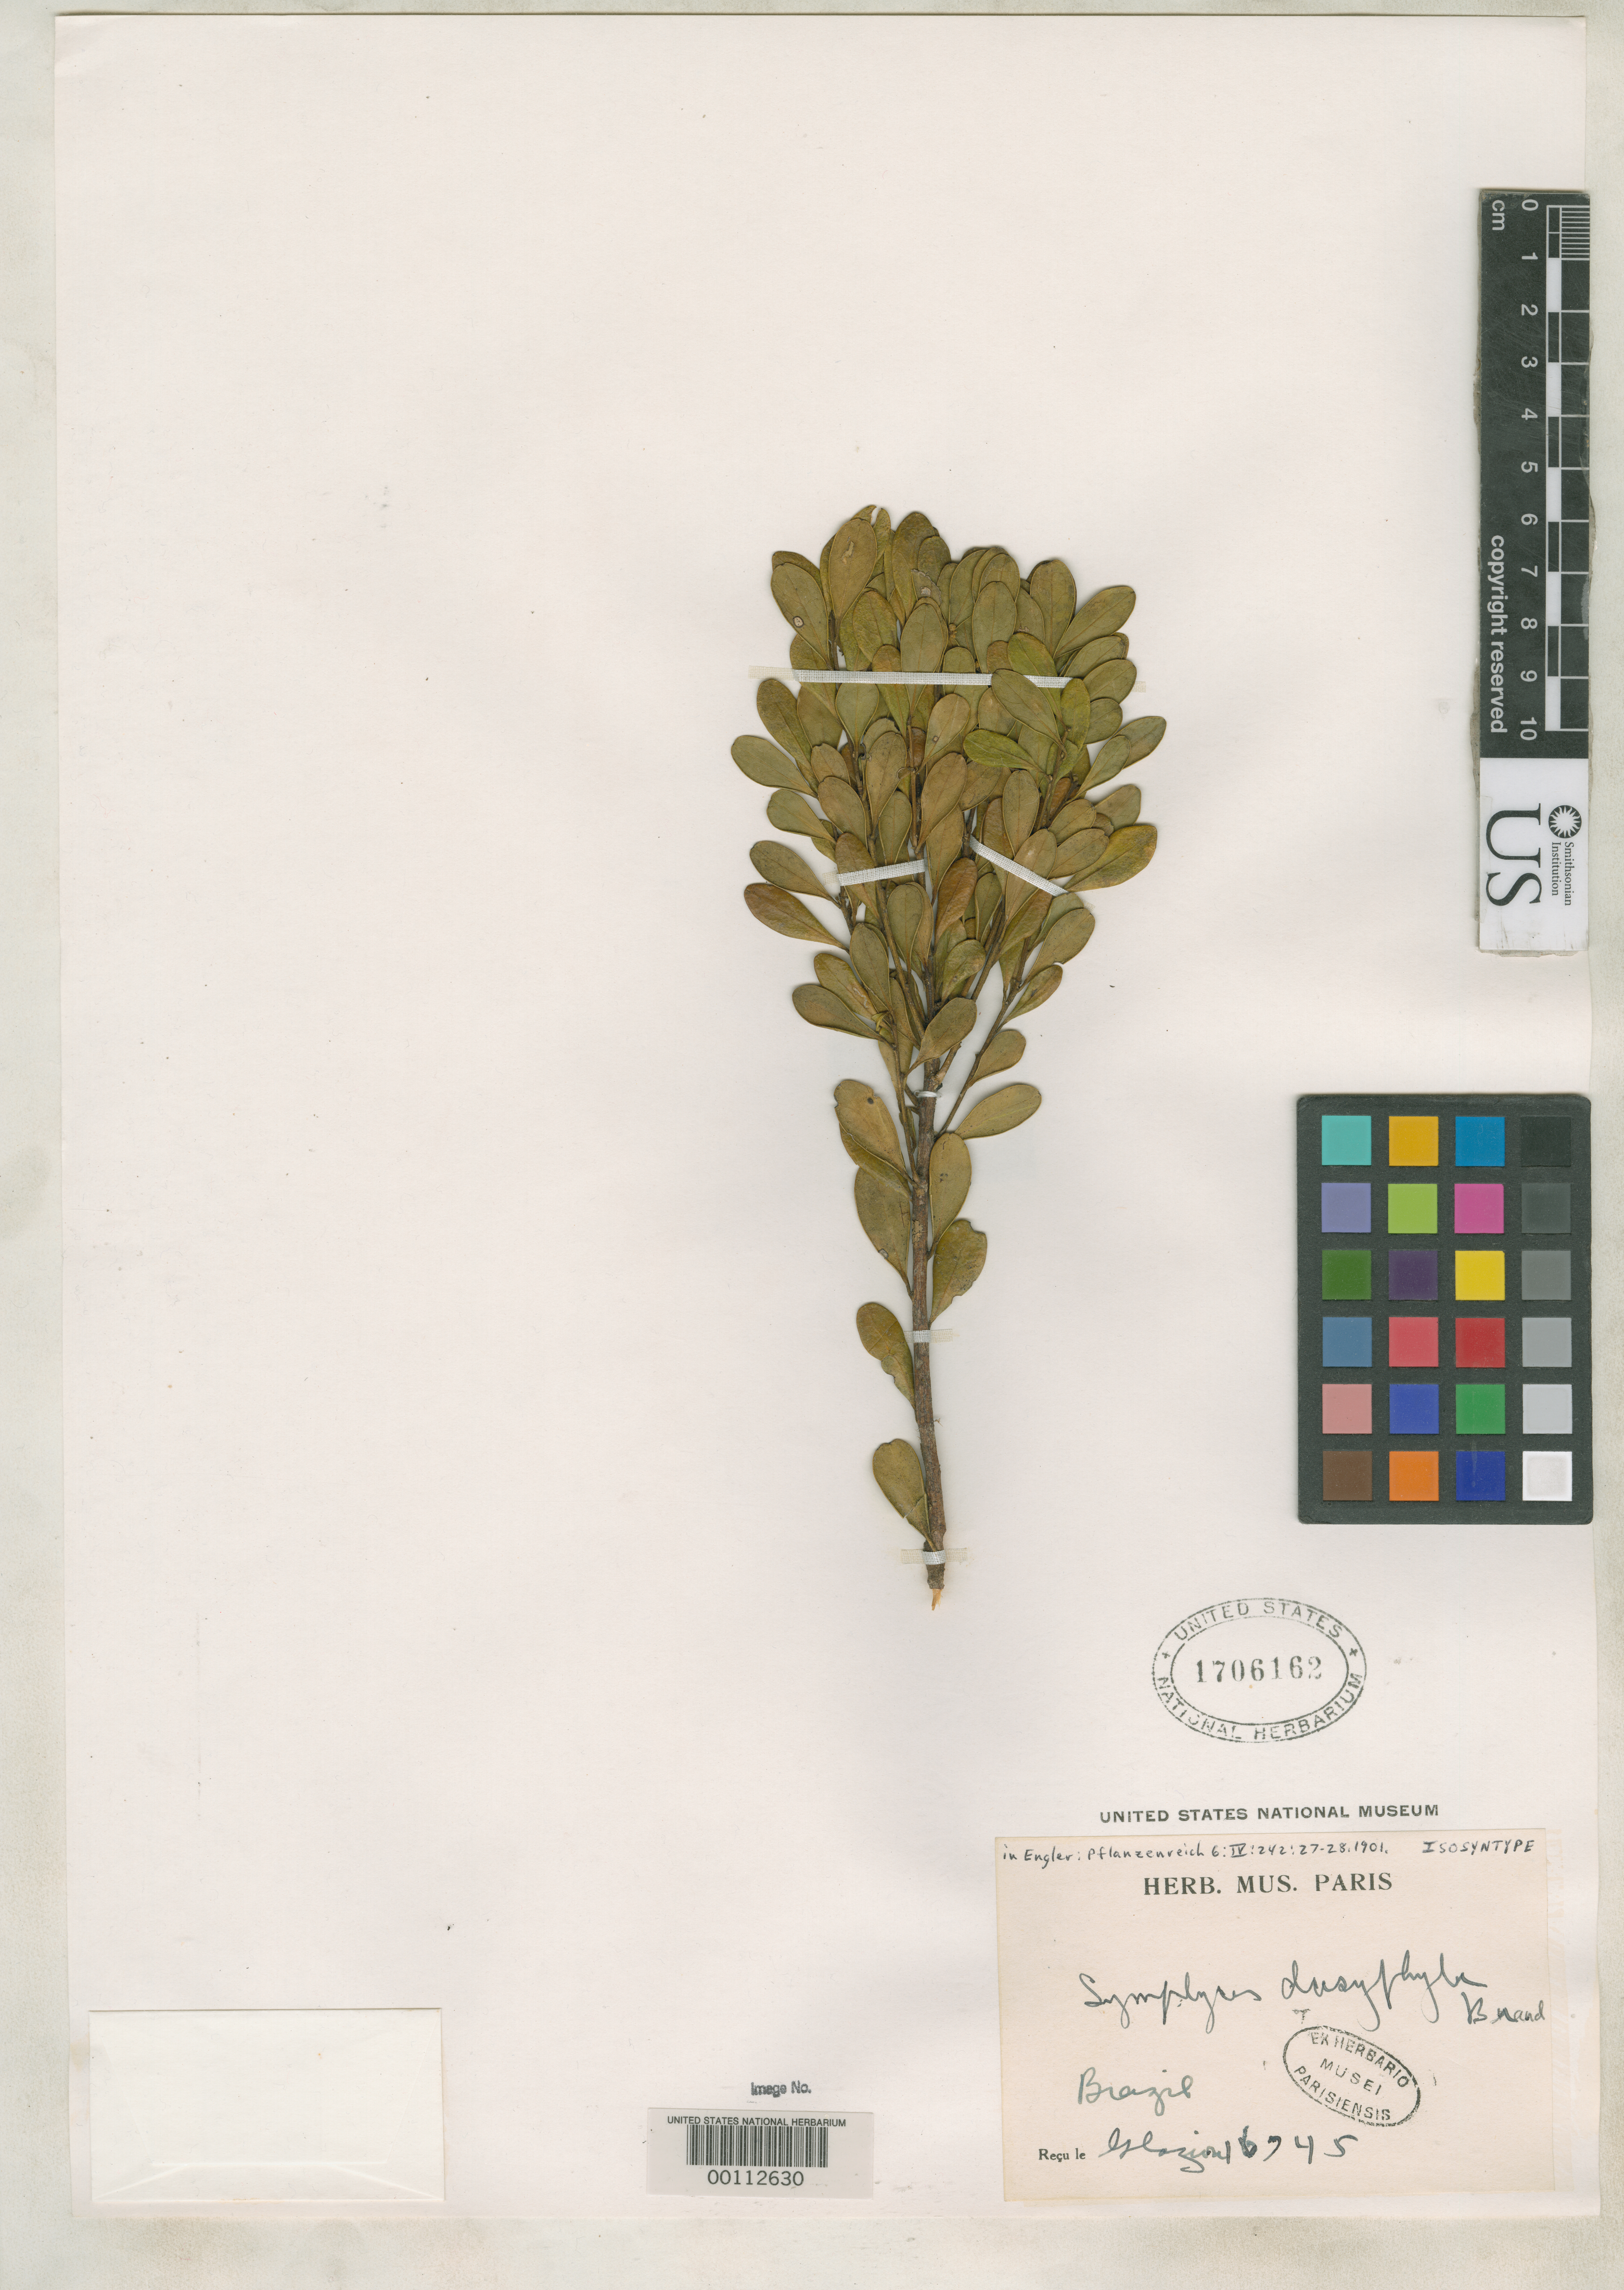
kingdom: Plantae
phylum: Tracheophyta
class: Magnoliopsida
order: Ericales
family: Symplocaceae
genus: Symplocos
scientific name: Symplocos dasyphylla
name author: Brand in Engl.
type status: Isosyntype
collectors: A. F. M. Glaziou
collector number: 6745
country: Brazil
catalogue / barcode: US 1706162